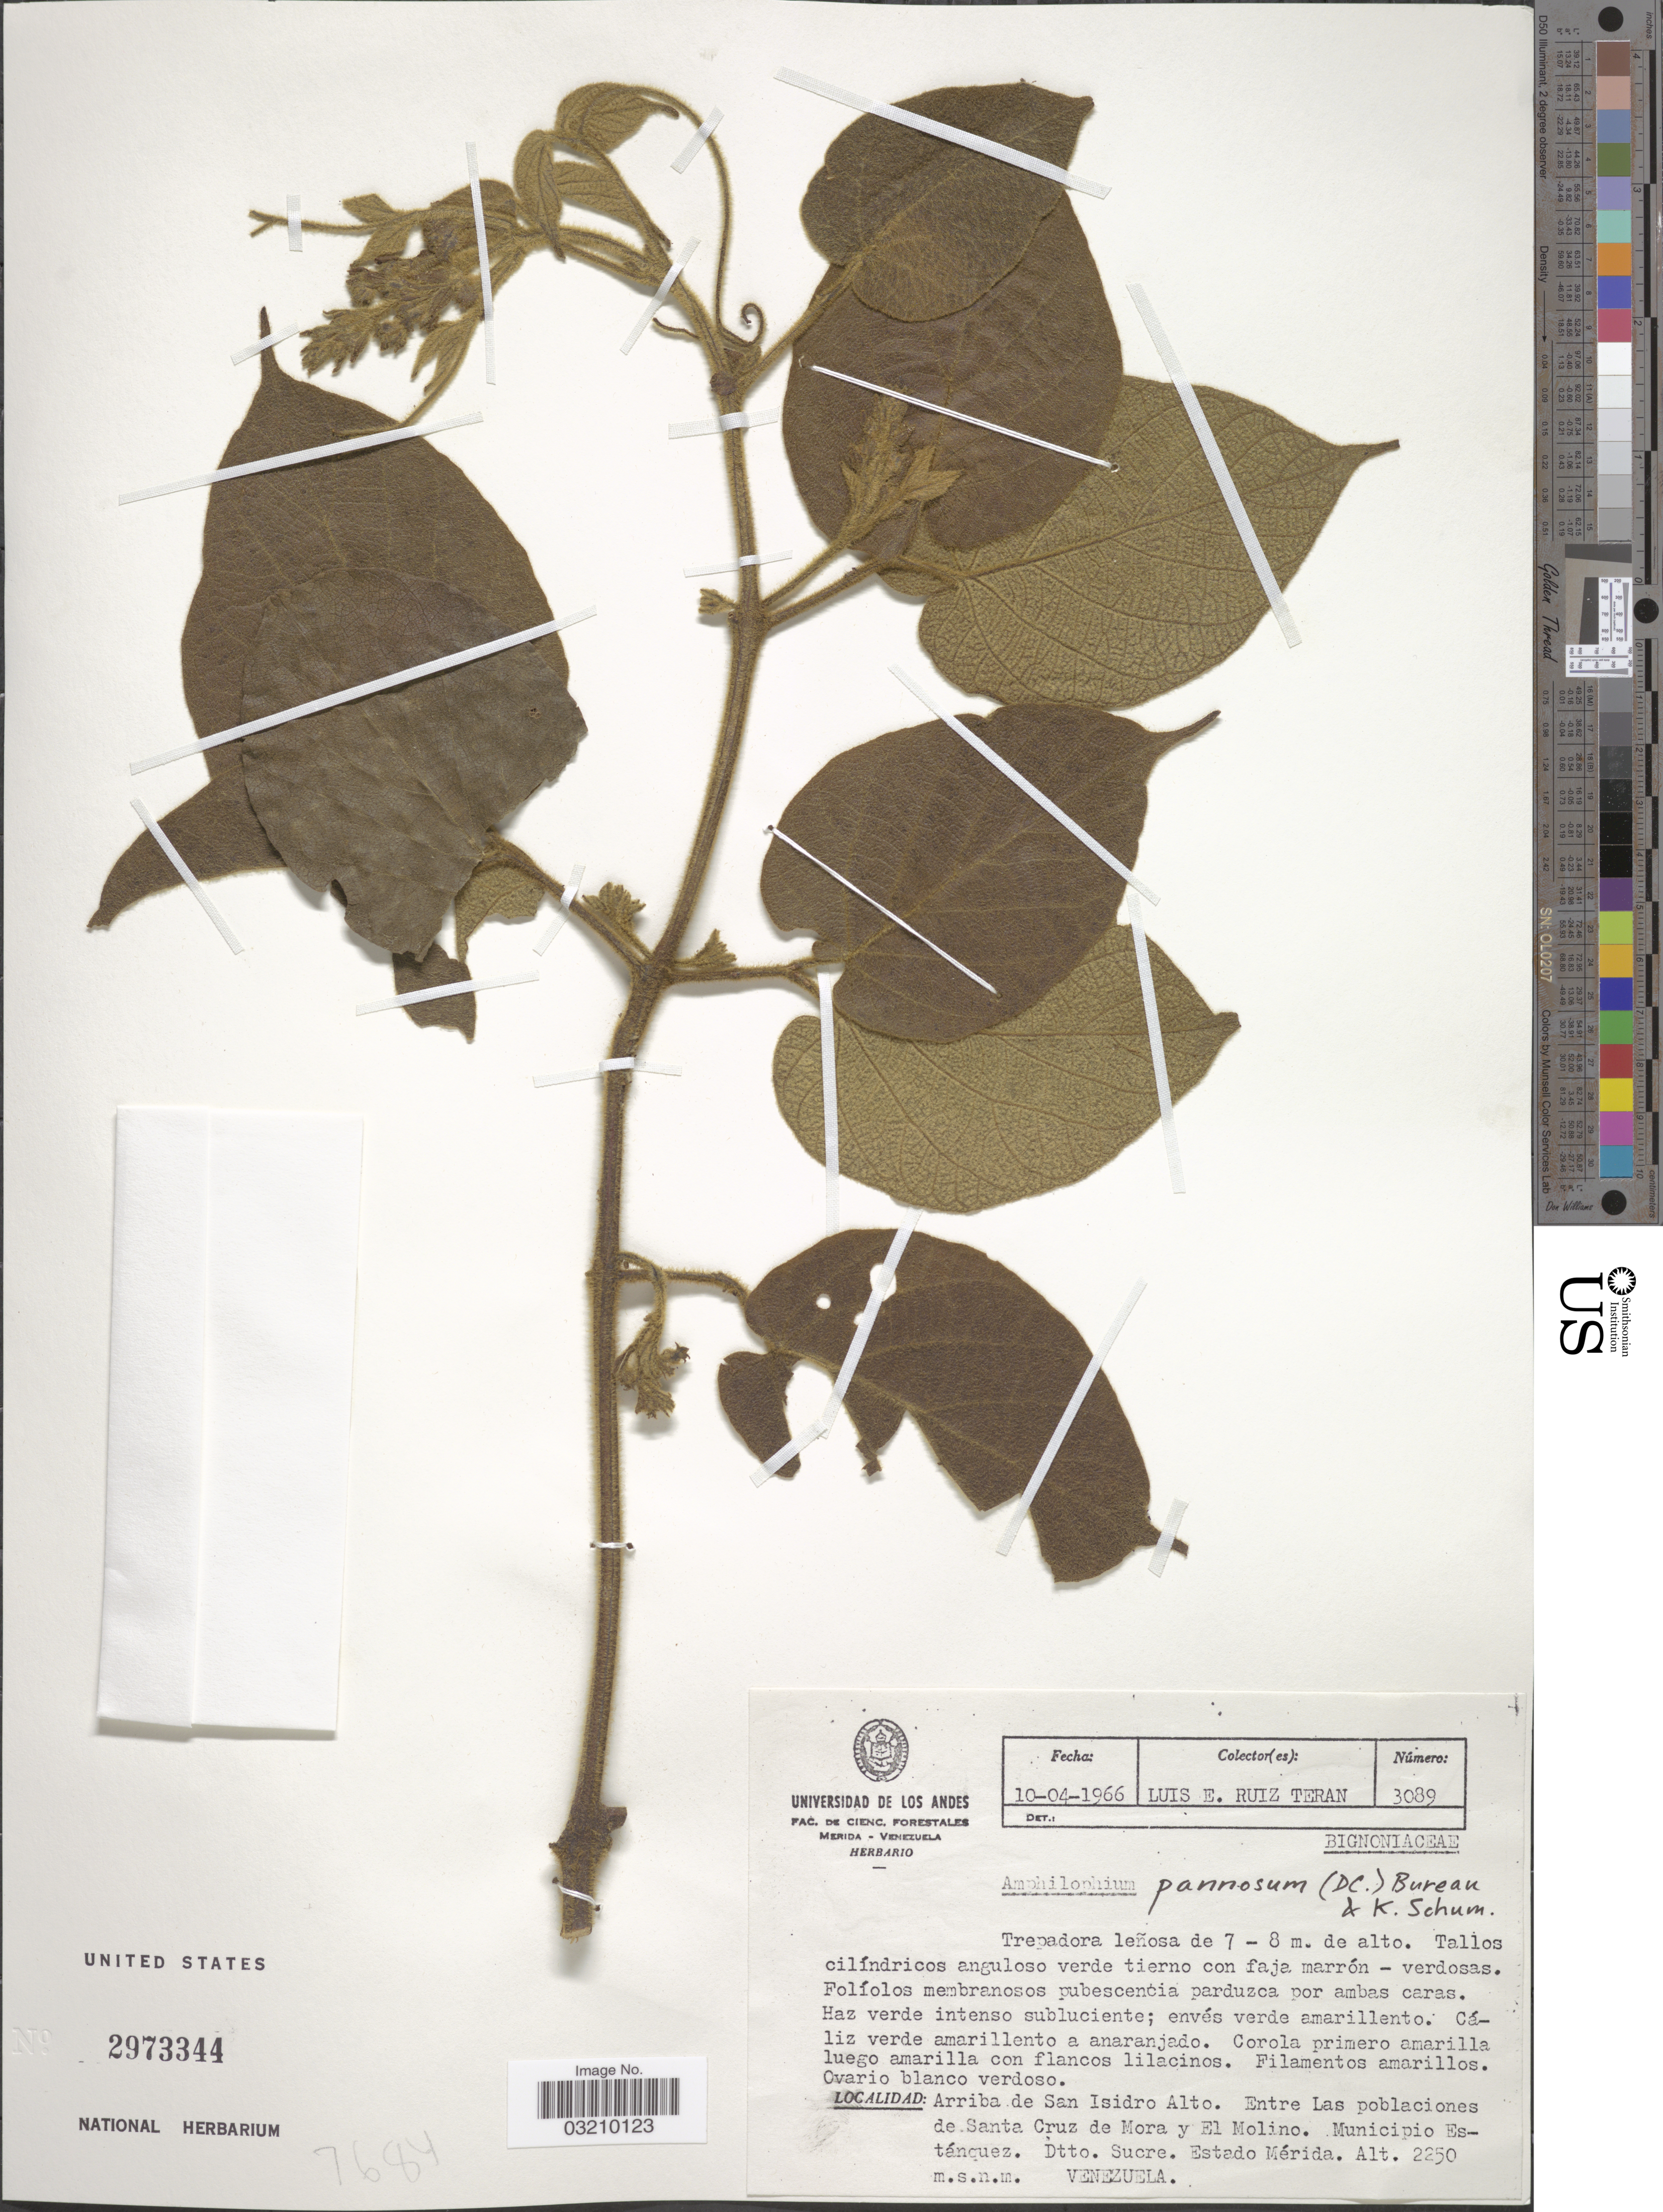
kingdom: Plantae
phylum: Tracheophyta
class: Magnoliopsida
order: Lamiales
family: Bignoniaceae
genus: Amphilophium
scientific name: Amphilophium pannosum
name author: (DC.) Bureau & K. Schum.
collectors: L. E. Ruíz-Terán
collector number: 3089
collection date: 1966-04-10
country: Venezuela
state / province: Mérida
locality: Arriba de San Isidro Alto. Entre Las poblaciones de Santa Cruz de Mora y El Molino. Municipio Estánquez. Dtto. Sucre.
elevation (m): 2250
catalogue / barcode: US 2973344